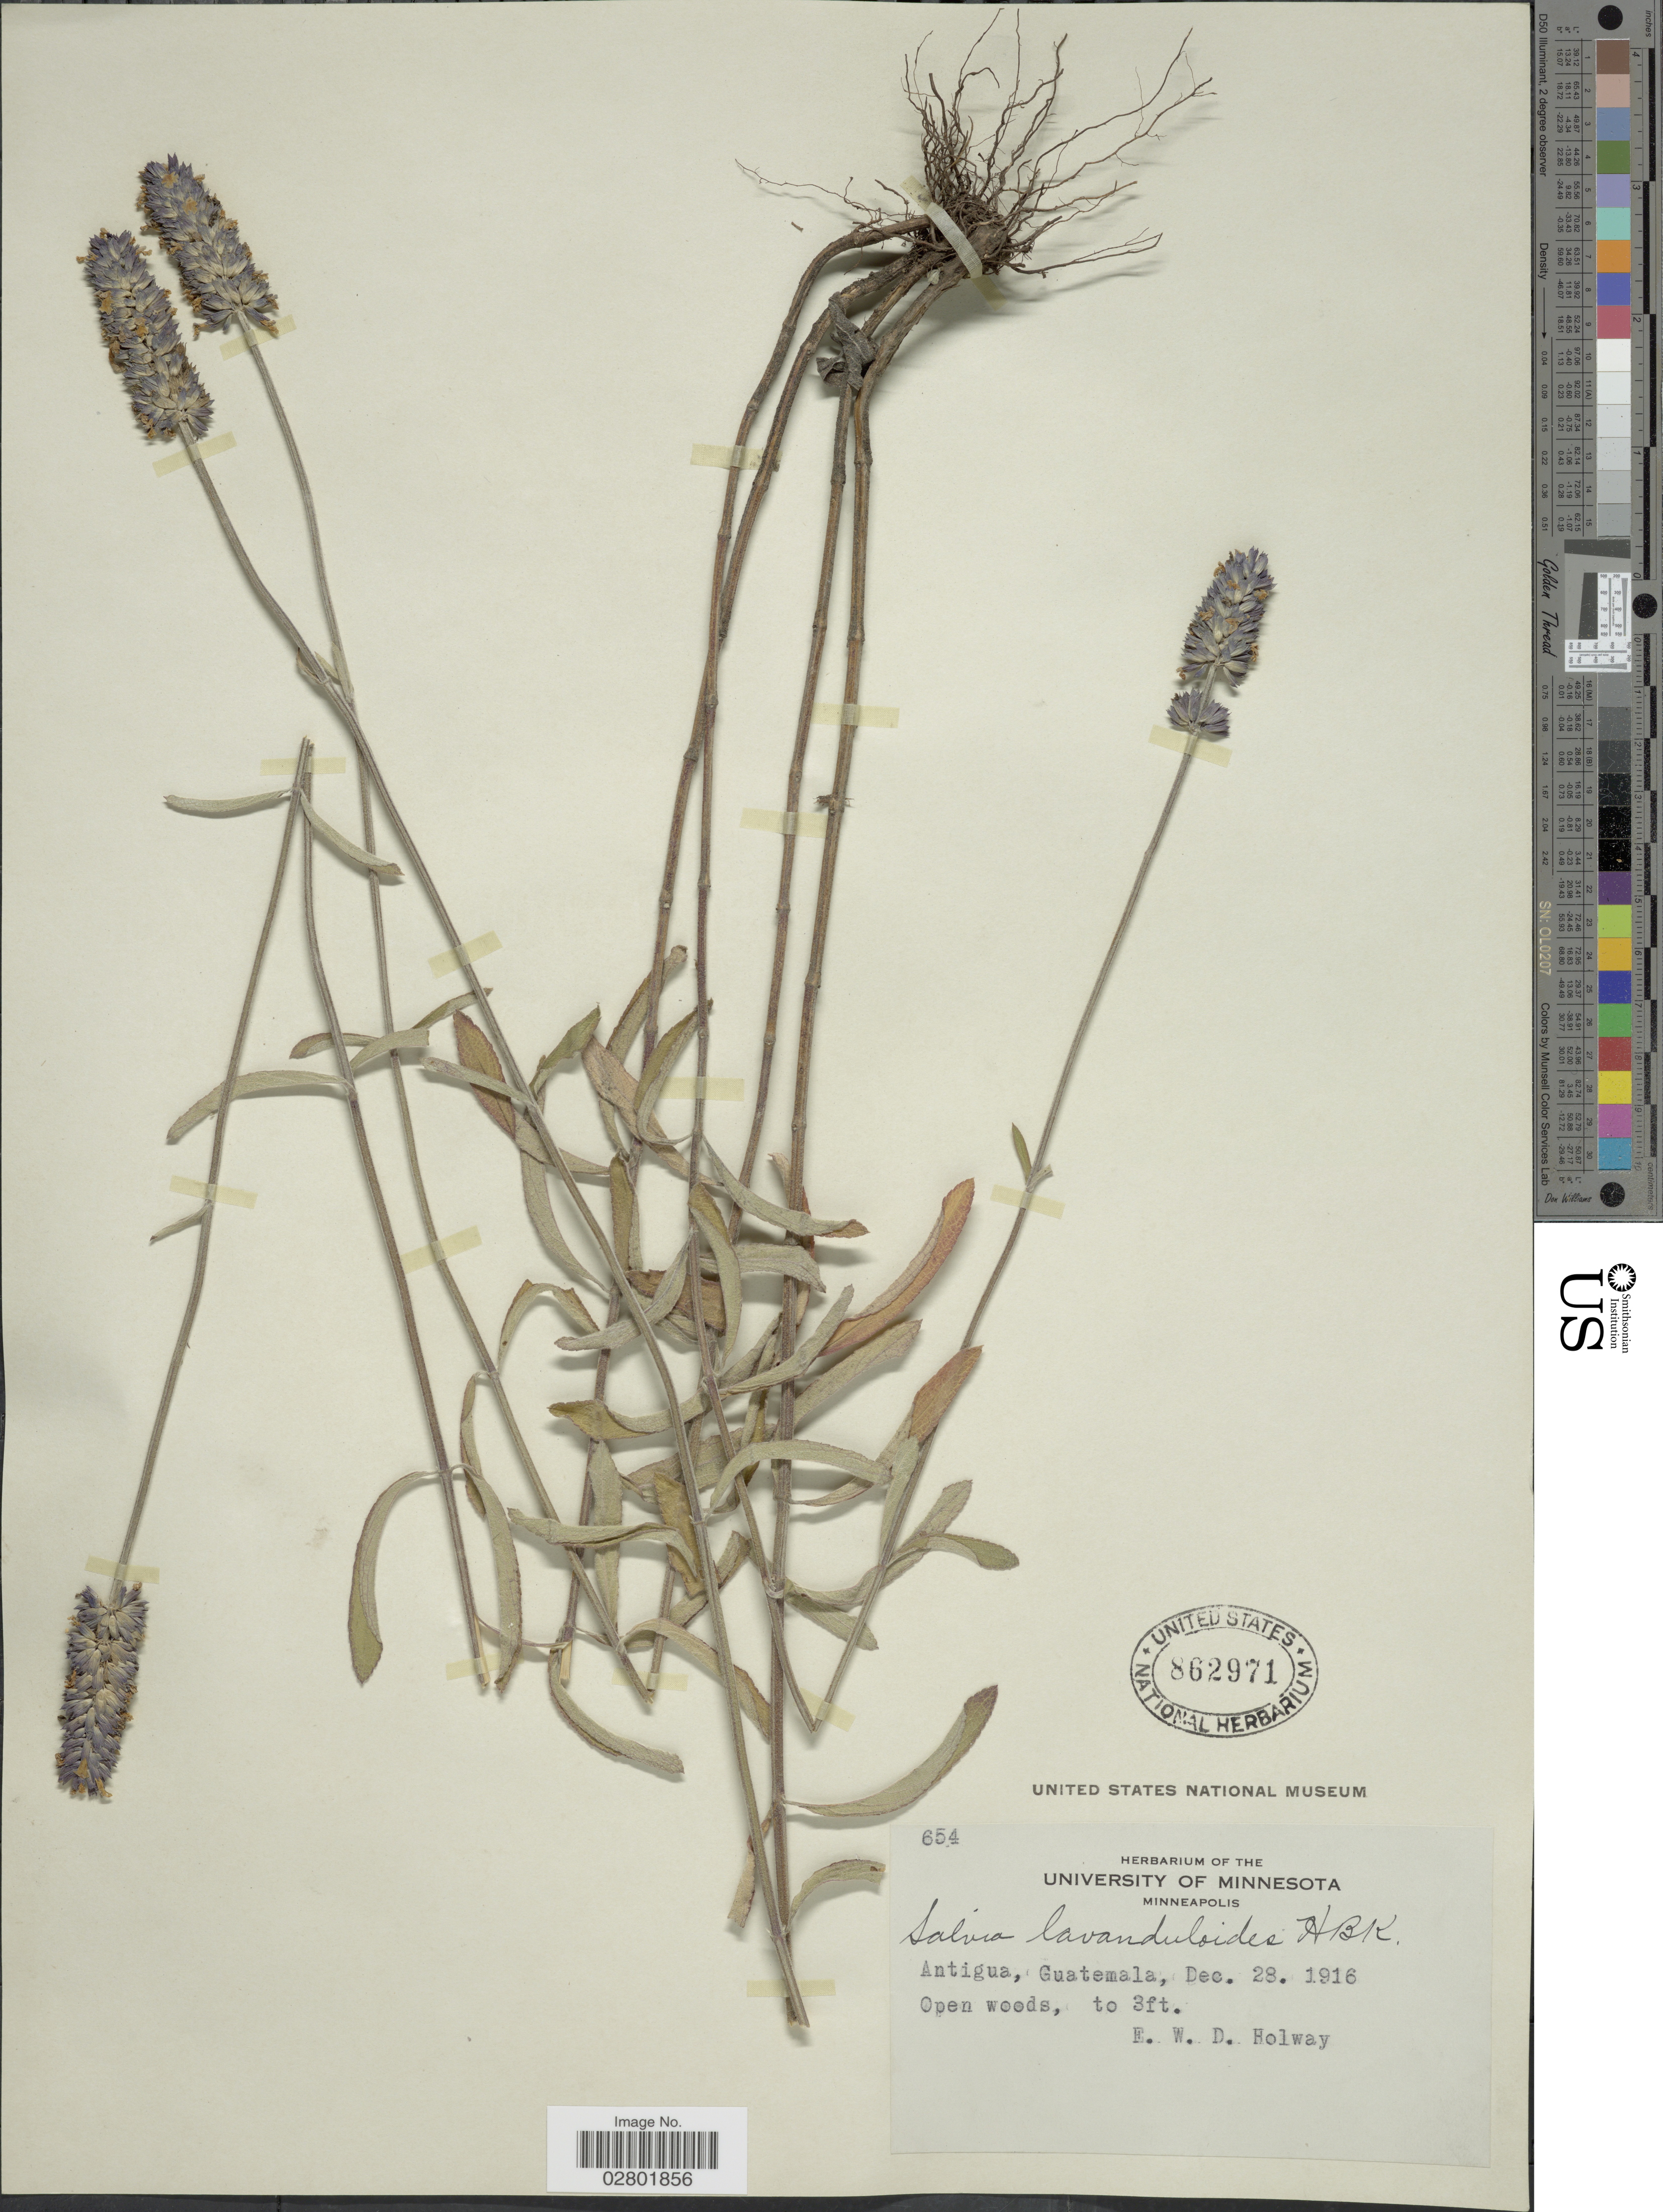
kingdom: Plantae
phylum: Tracheophyta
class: Magnoliopsida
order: Lamiales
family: Lamiaceae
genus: Salvia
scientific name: Salvia lavanduloides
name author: Kunth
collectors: E. W. D. Holway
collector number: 654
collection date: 1916-12-28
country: Guatemala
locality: Antigua.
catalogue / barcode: US 862971